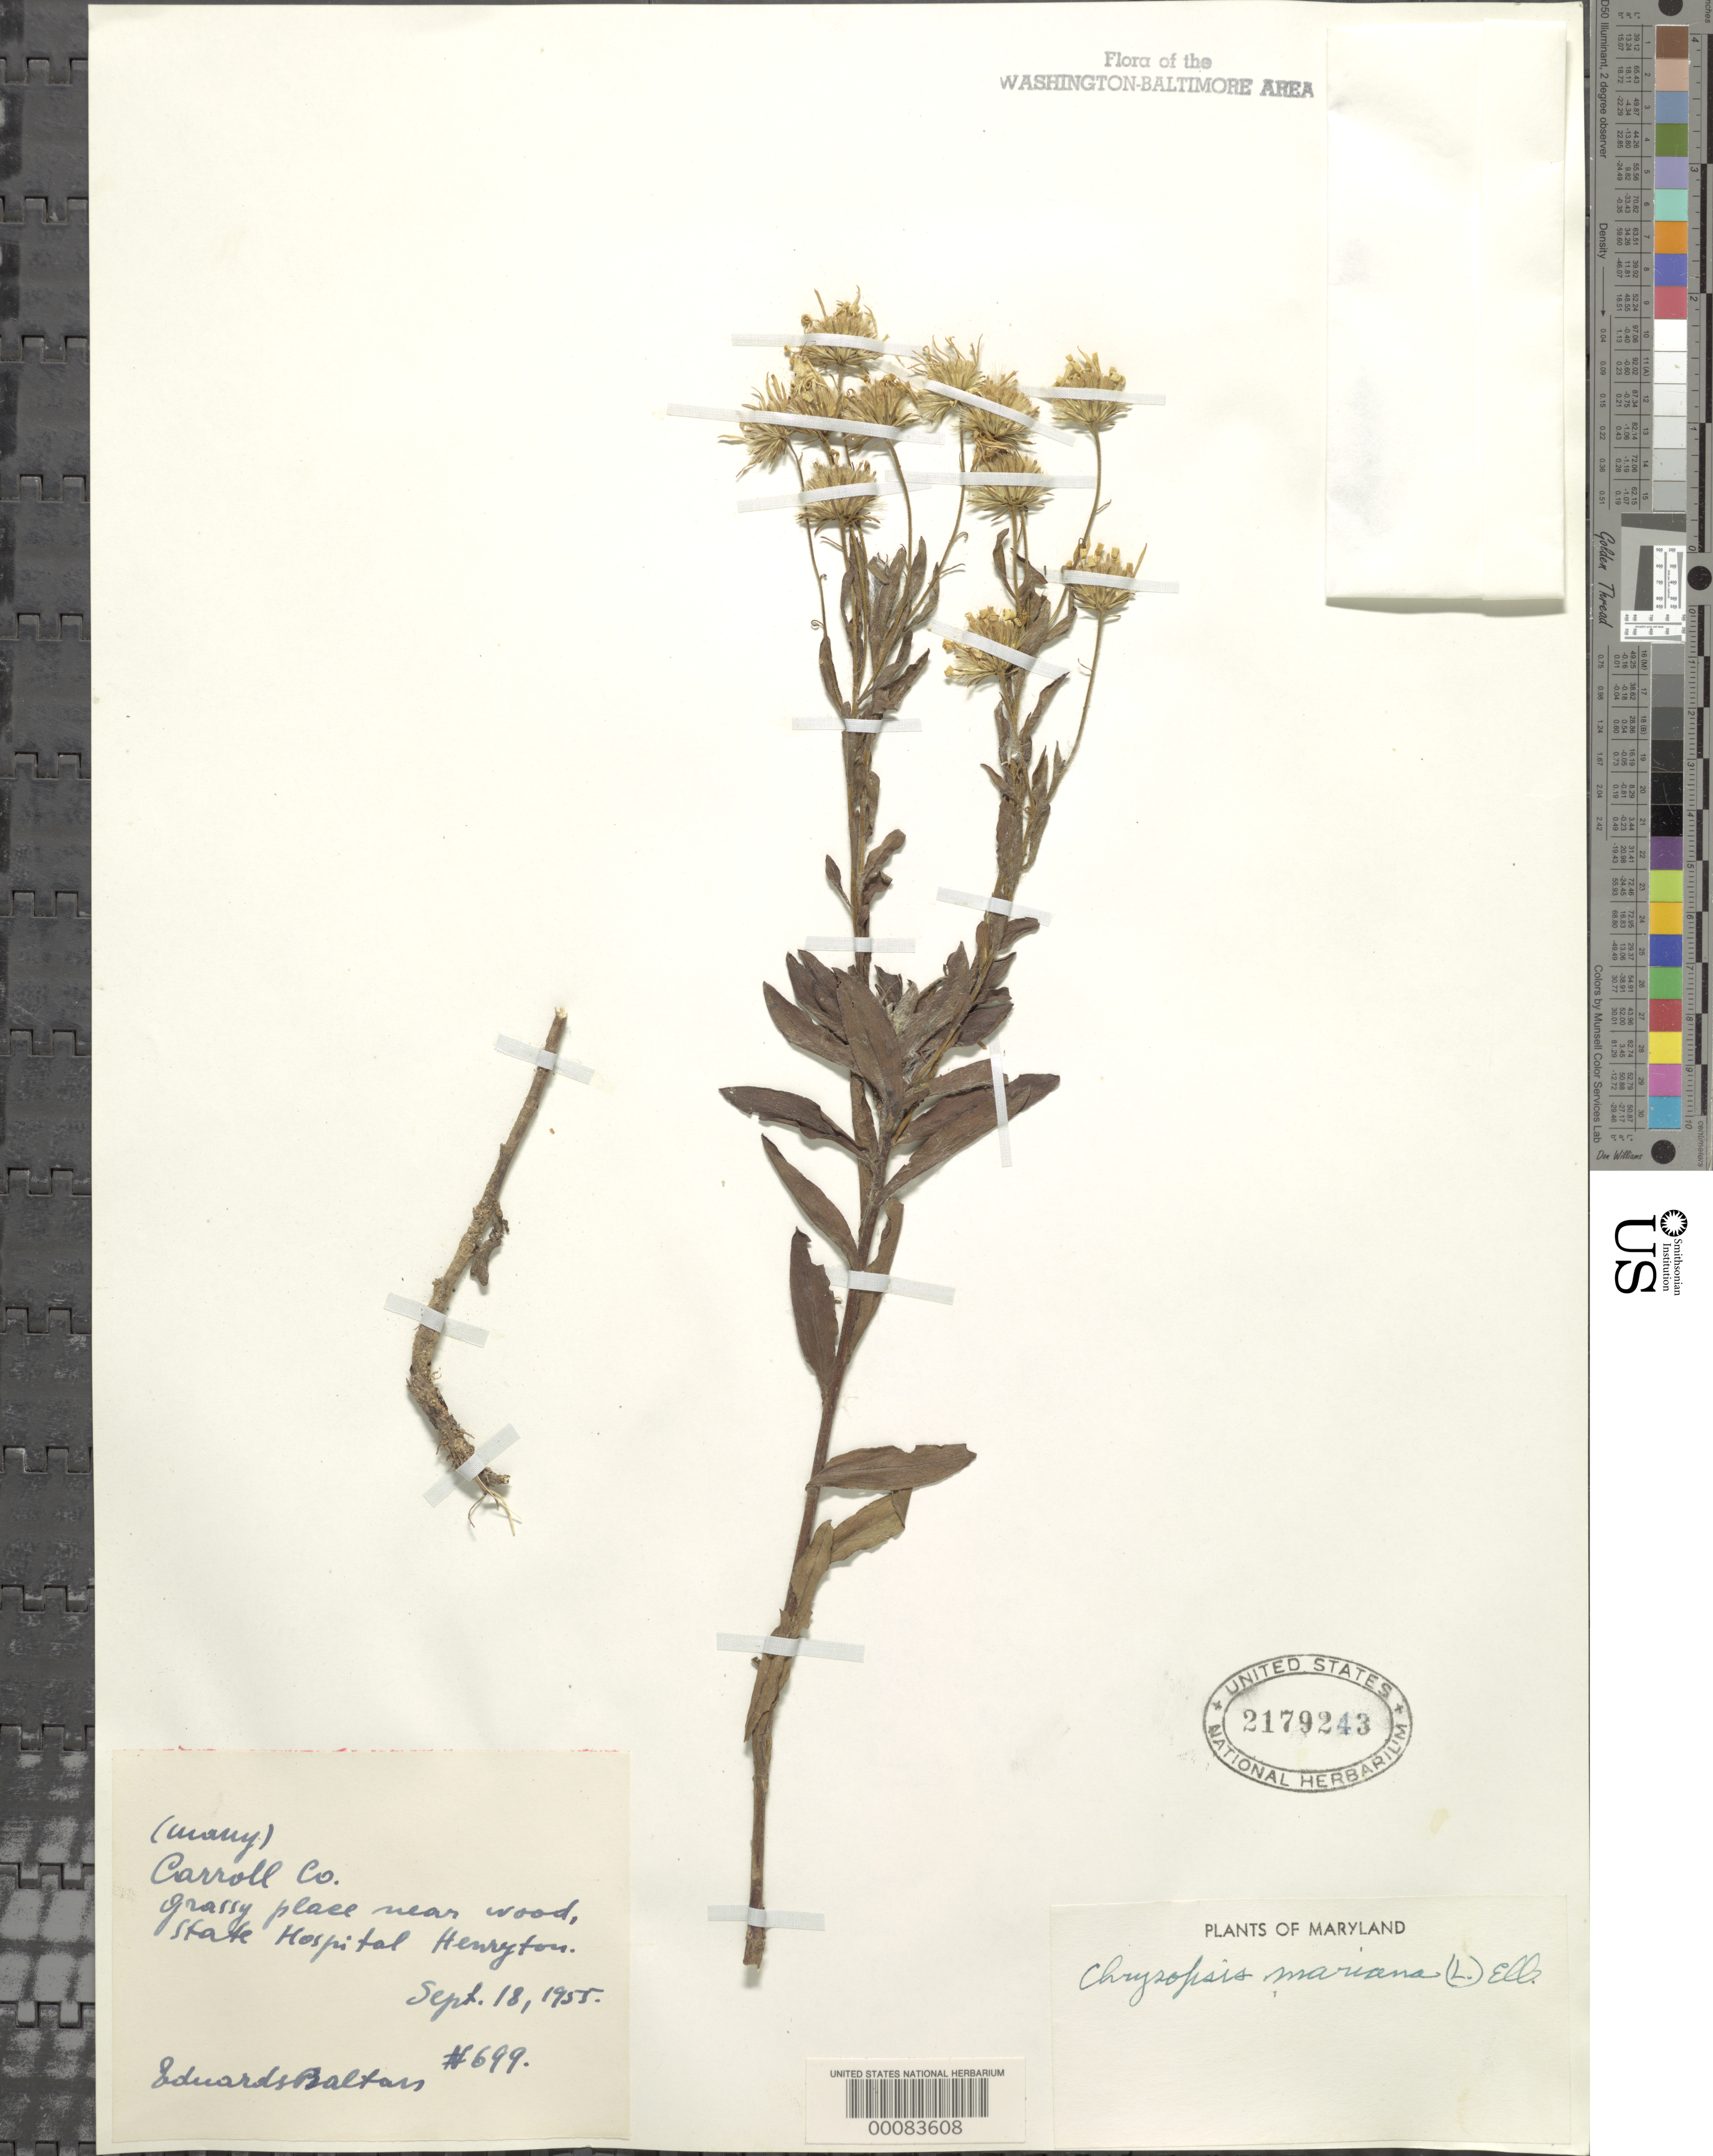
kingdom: Plantae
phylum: Tracheophyta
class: Magnoliopsida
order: Asterales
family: Asteraceae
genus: Chrysopsis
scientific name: Chrysopsis mariana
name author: (L.) Elliott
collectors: E. Baltars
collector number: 699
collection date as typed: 18 Sep 1955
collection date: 1955-09-18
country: United States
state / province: Maryland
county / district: Carroll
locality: State Hospital Henryton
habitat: Grassy place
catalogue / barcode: US 2179243